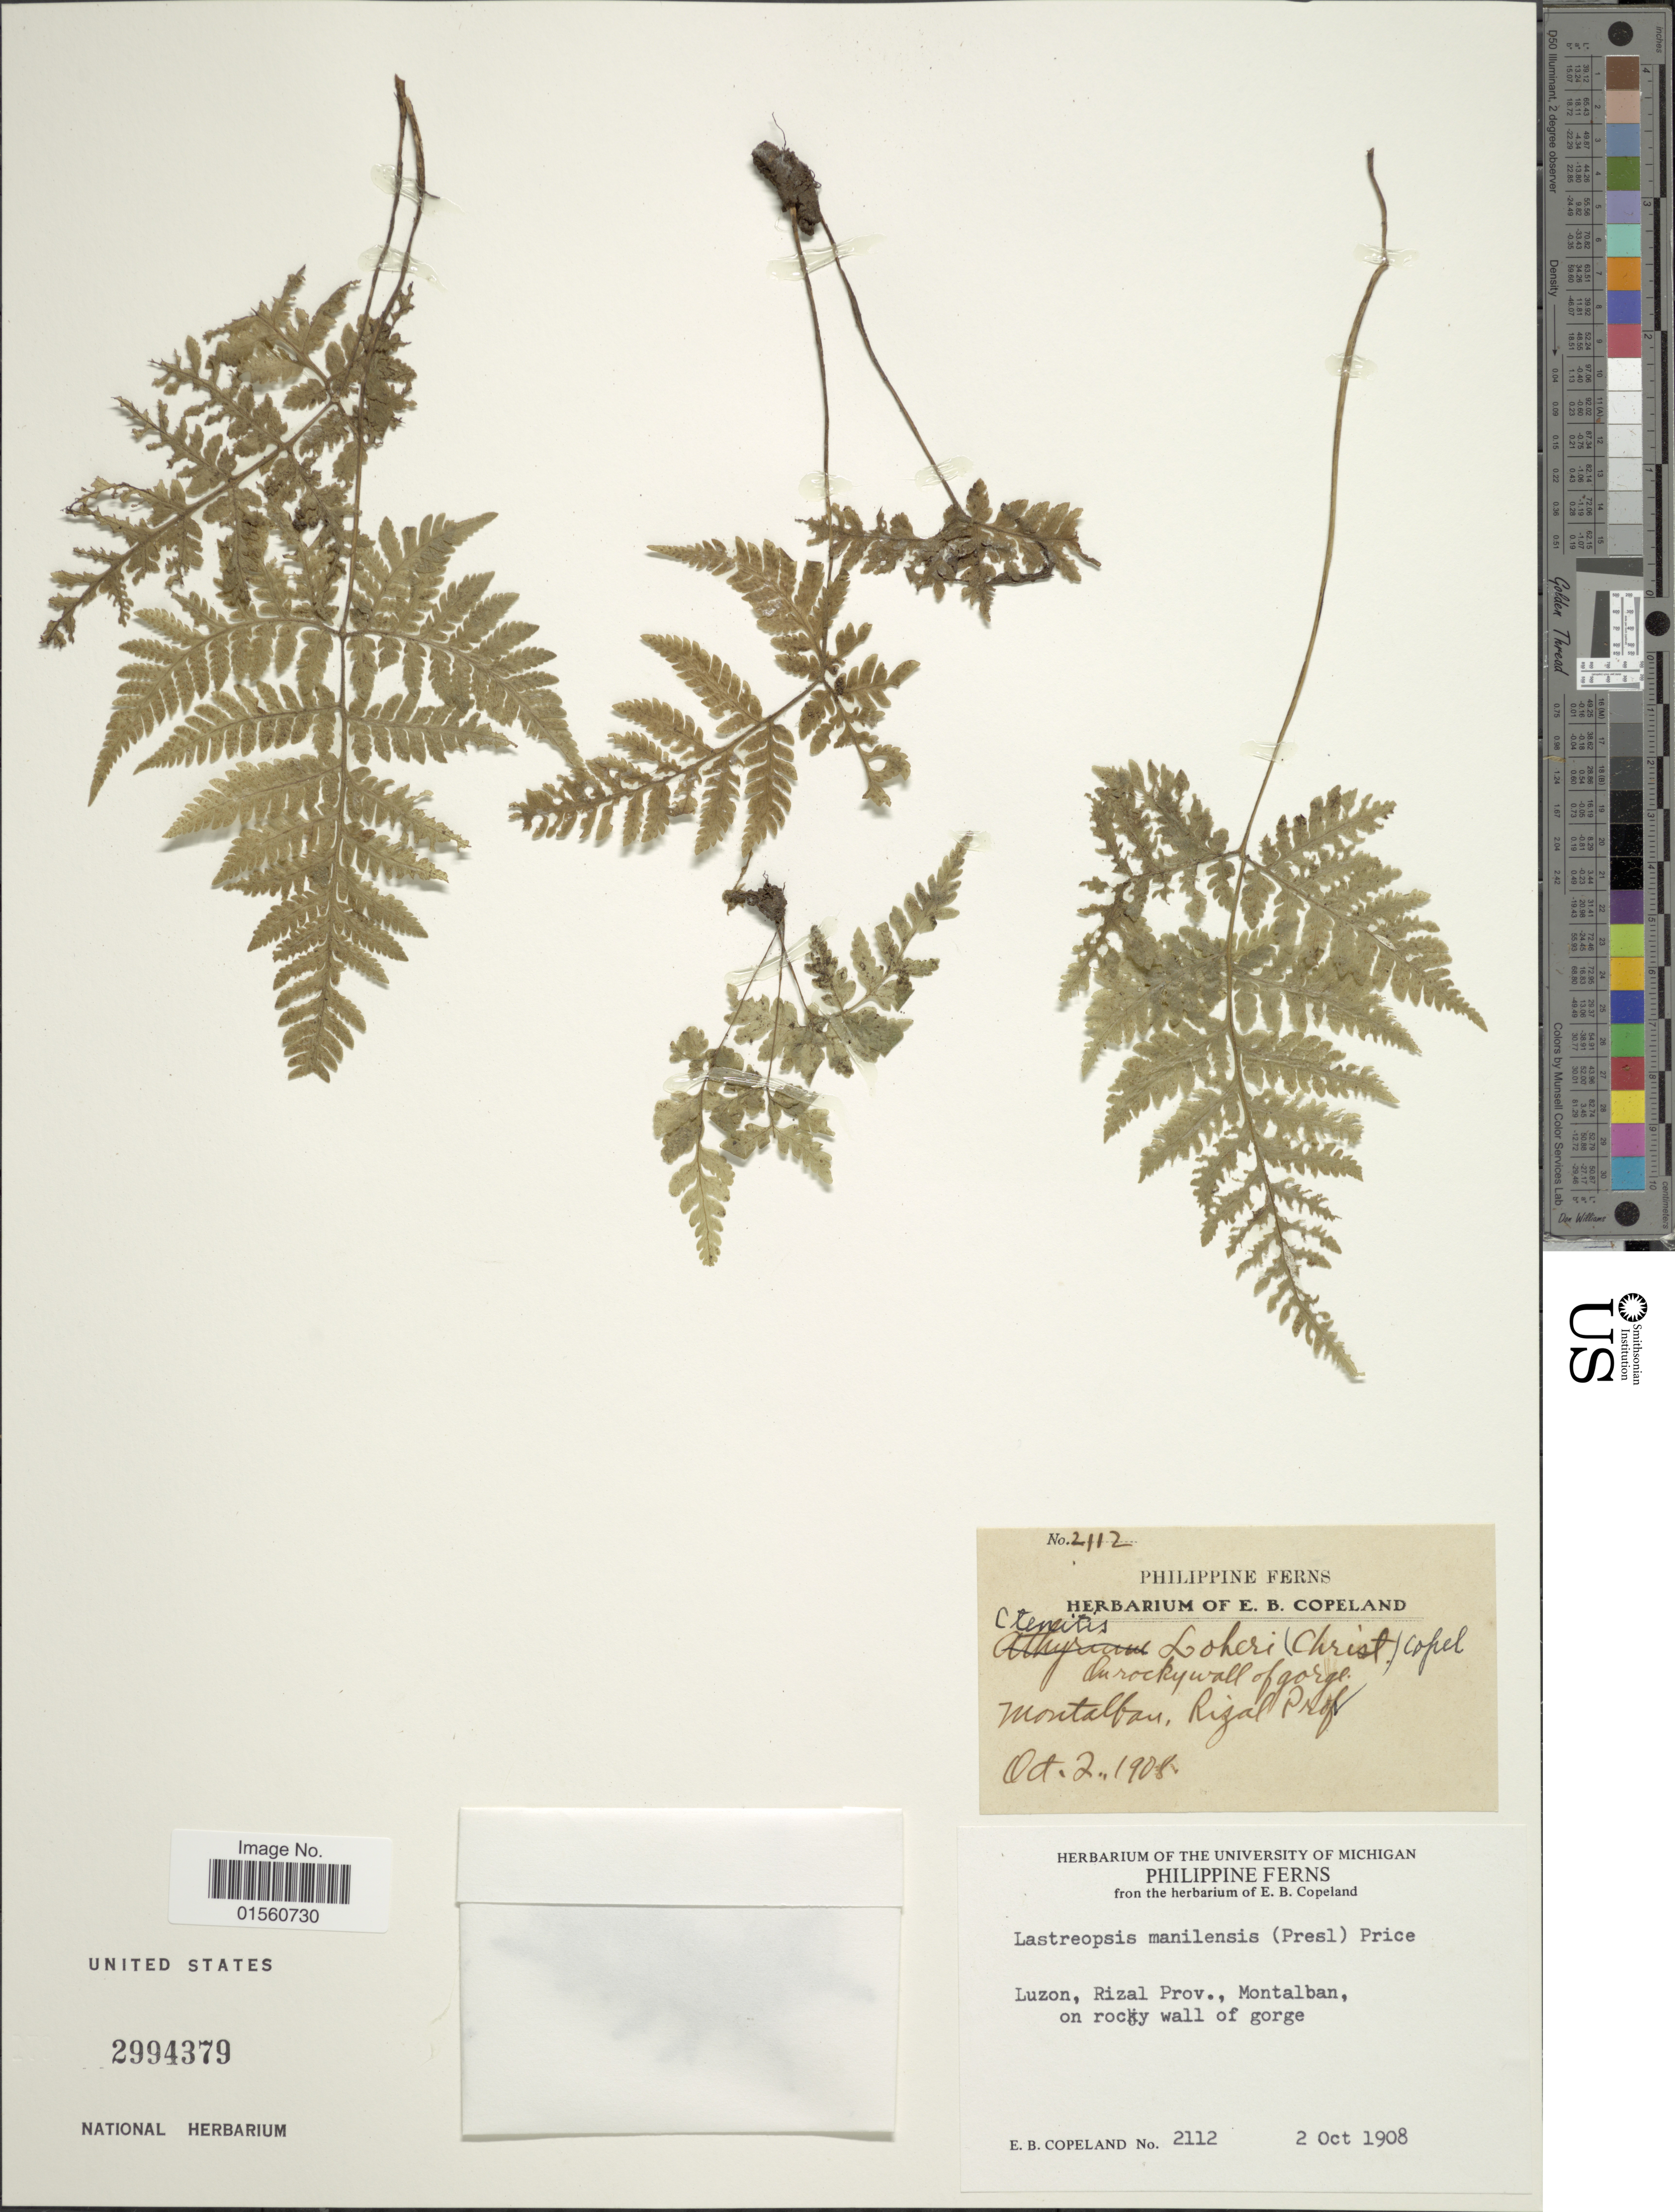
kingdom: Plantae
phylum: Tracheophyta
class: Polypodiopsida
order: Polypodiales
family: Dryopteridaceae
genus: Lastreopsis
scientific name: Lastreopsis manilensis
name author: (C. Presl) M.G. Price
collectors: E. B. Copeland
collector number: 2112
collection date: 1908-10-02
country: Philippines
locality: Luzon, Rizal Prov., Montalban, on rocky wall of gorge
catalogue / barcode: US 2994379